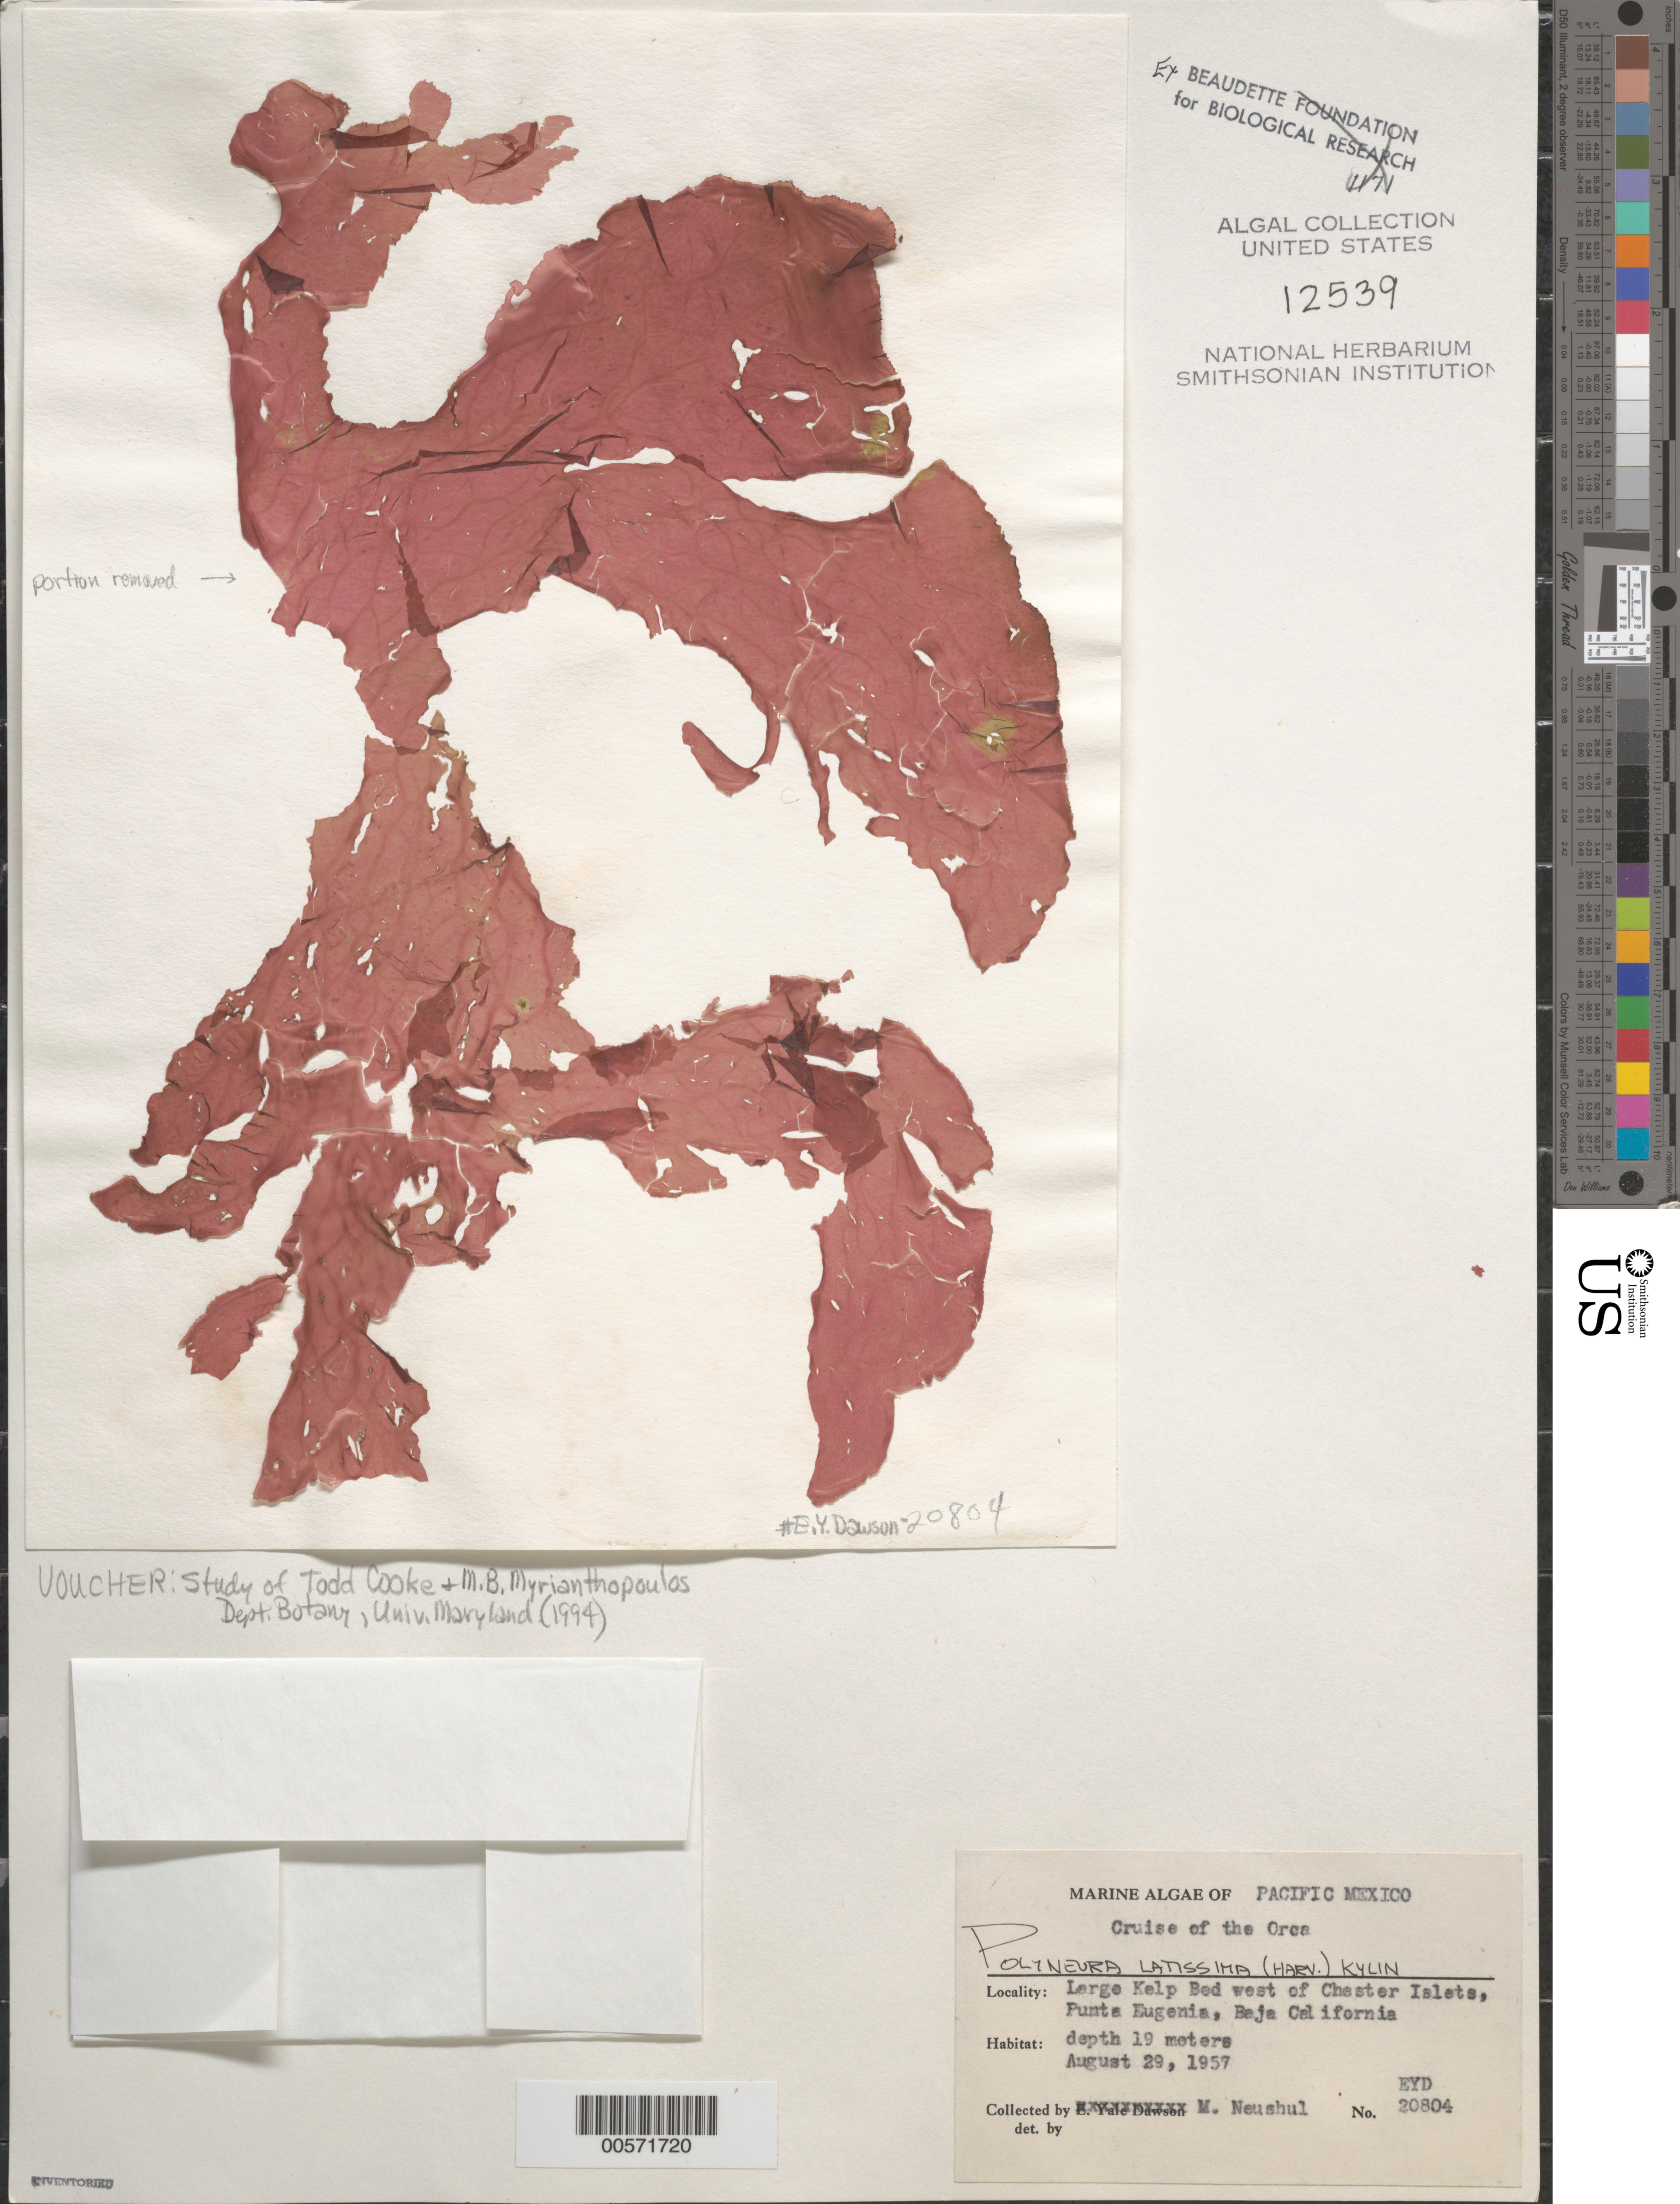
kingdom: Plantae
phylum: Rhodophyta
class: Florideophyceae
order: Ceramiales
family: Delesseriaceae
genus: Polyneura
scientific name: Polyneura latissima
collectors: M. Neushul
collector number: EYD 20804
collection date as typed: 29 Aug 1957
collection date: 1957-08-29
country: Mexico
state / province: Baja California Sur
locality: Punta Eugenia, west of Chester Islets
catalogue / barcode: US 12539